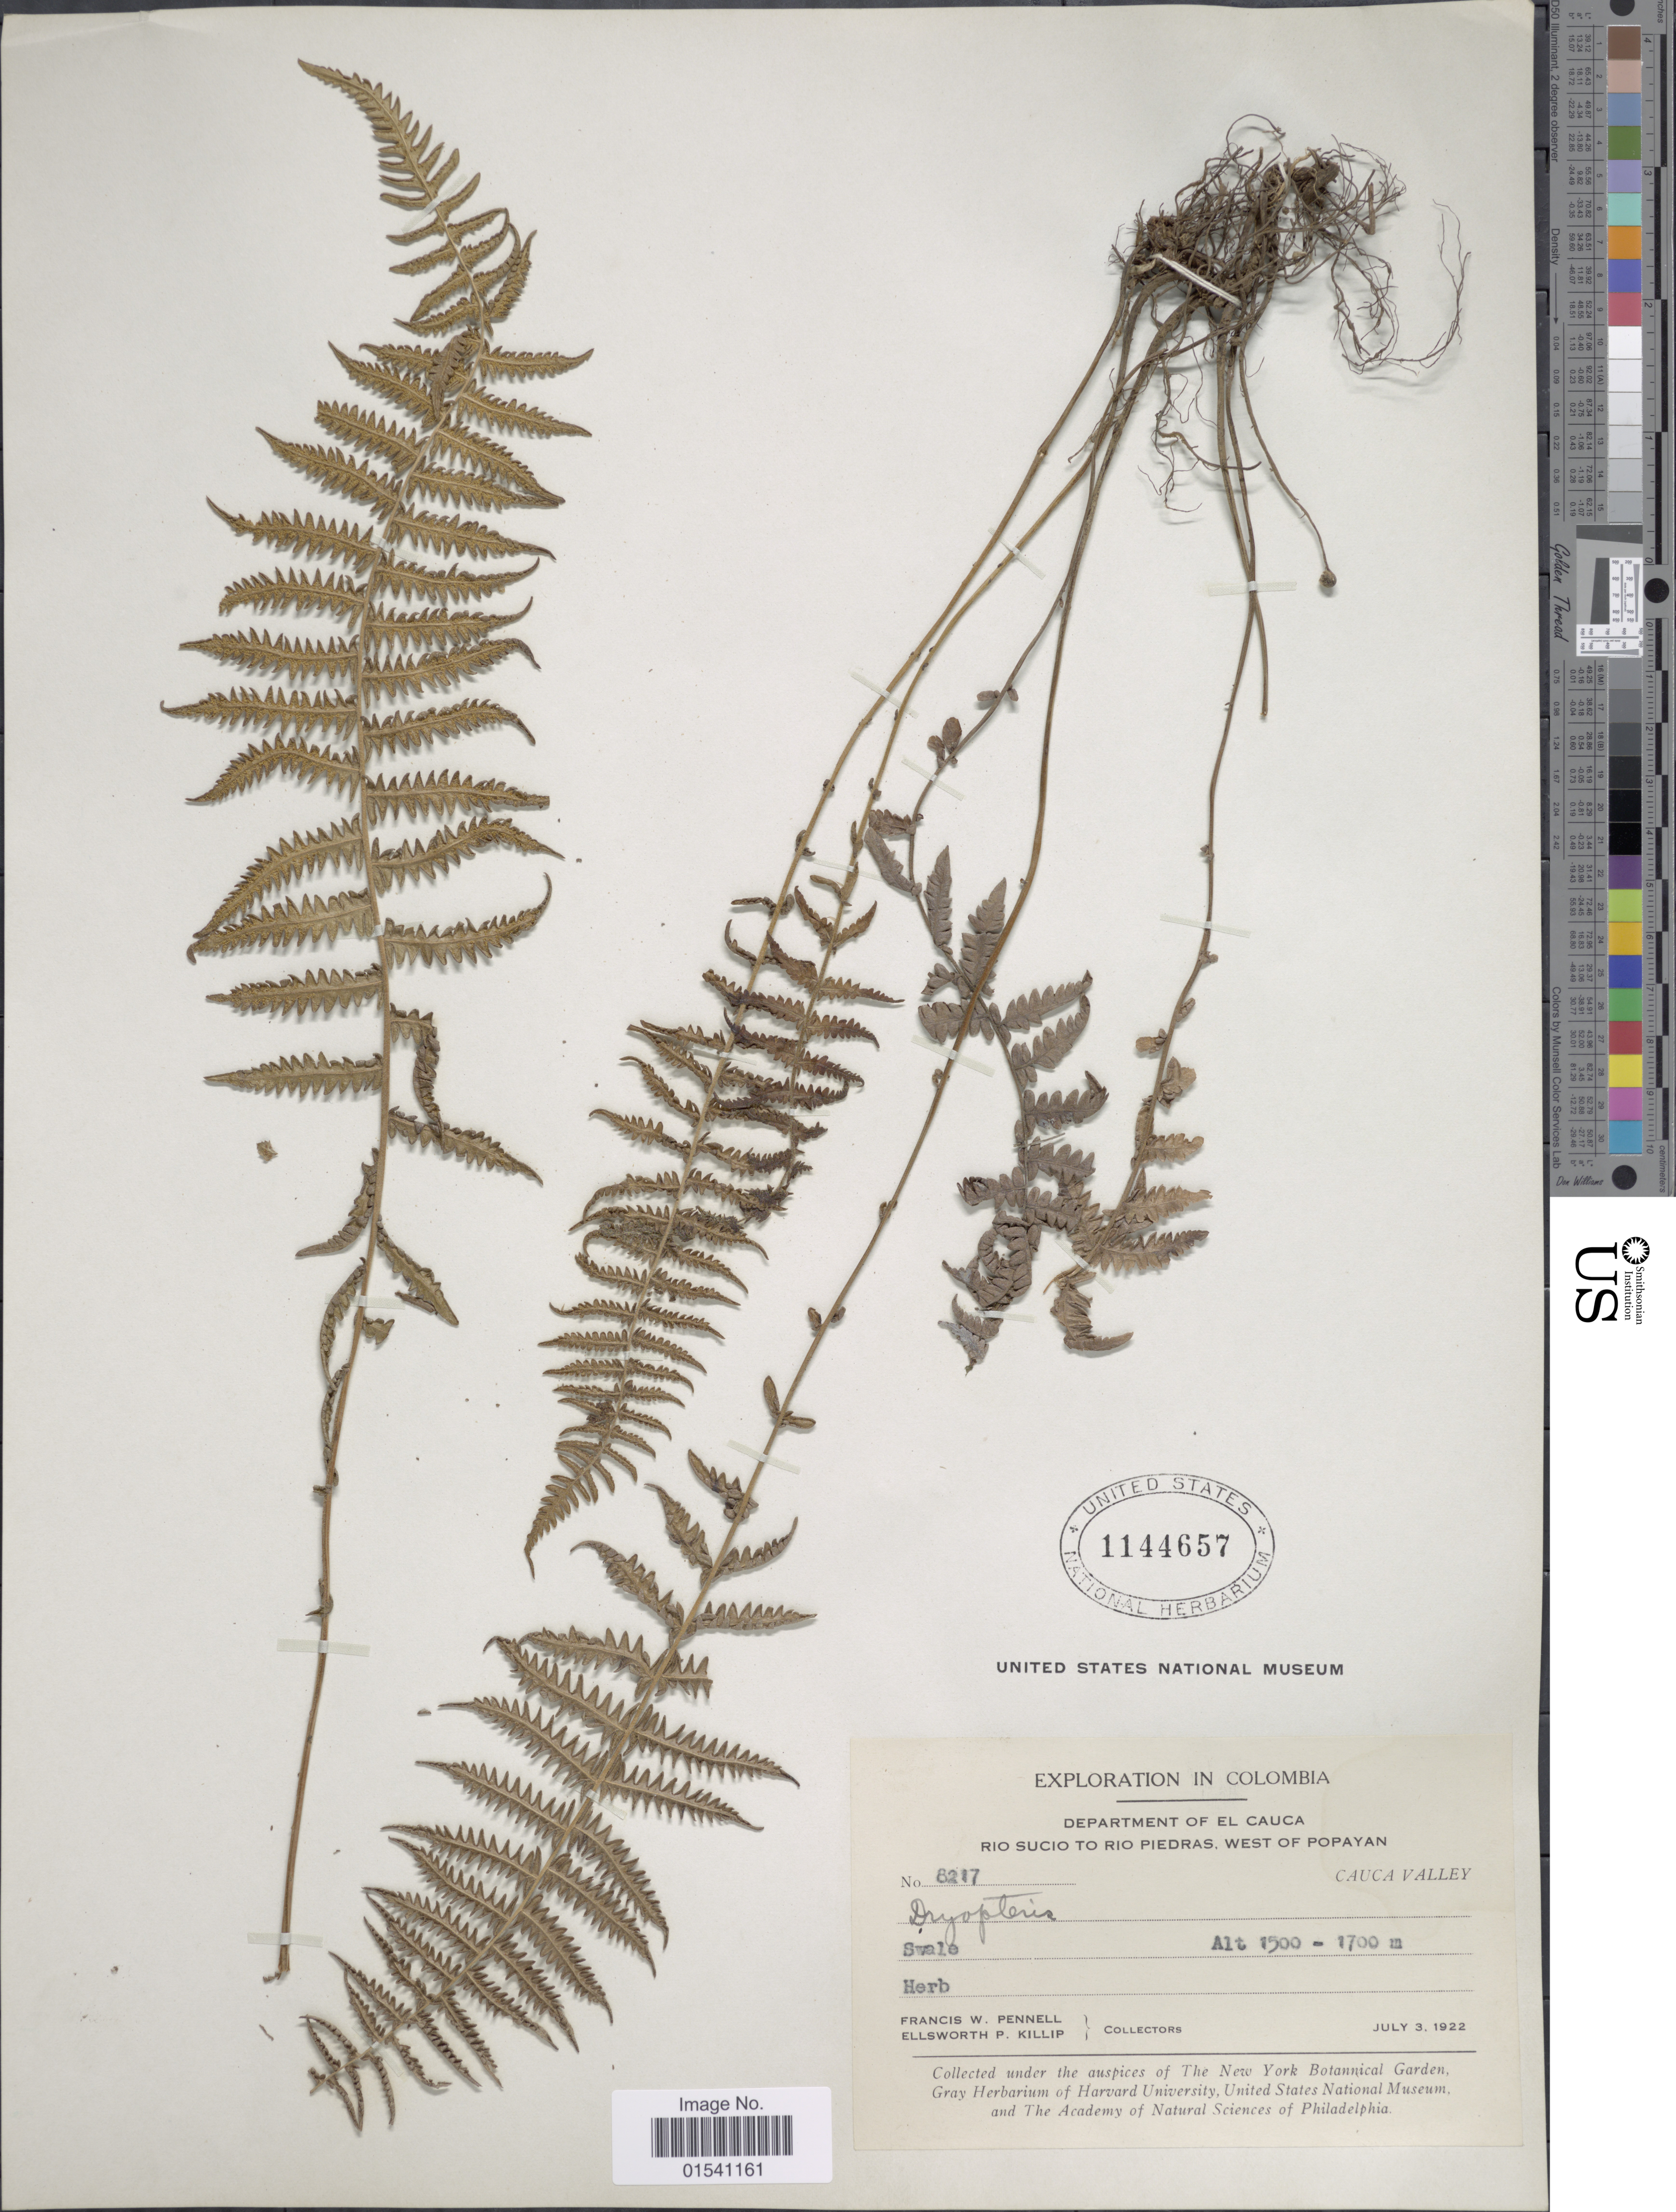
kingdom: Plantae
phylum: Tracheophyta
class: Polypodiopsida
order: Polypodiales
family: Thelypteridaceae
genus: Amauropelta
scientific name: Amauropelta sp.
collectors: F. W. Pennell & E. P. Killip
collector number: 8217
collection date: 1922-07-03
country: Colombia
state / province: Cauca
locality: Department of El Cauca Rio Sucio to Rio Piedras, West of Popayan, Cauca Valley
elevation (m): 1500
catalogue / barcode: US 1144657